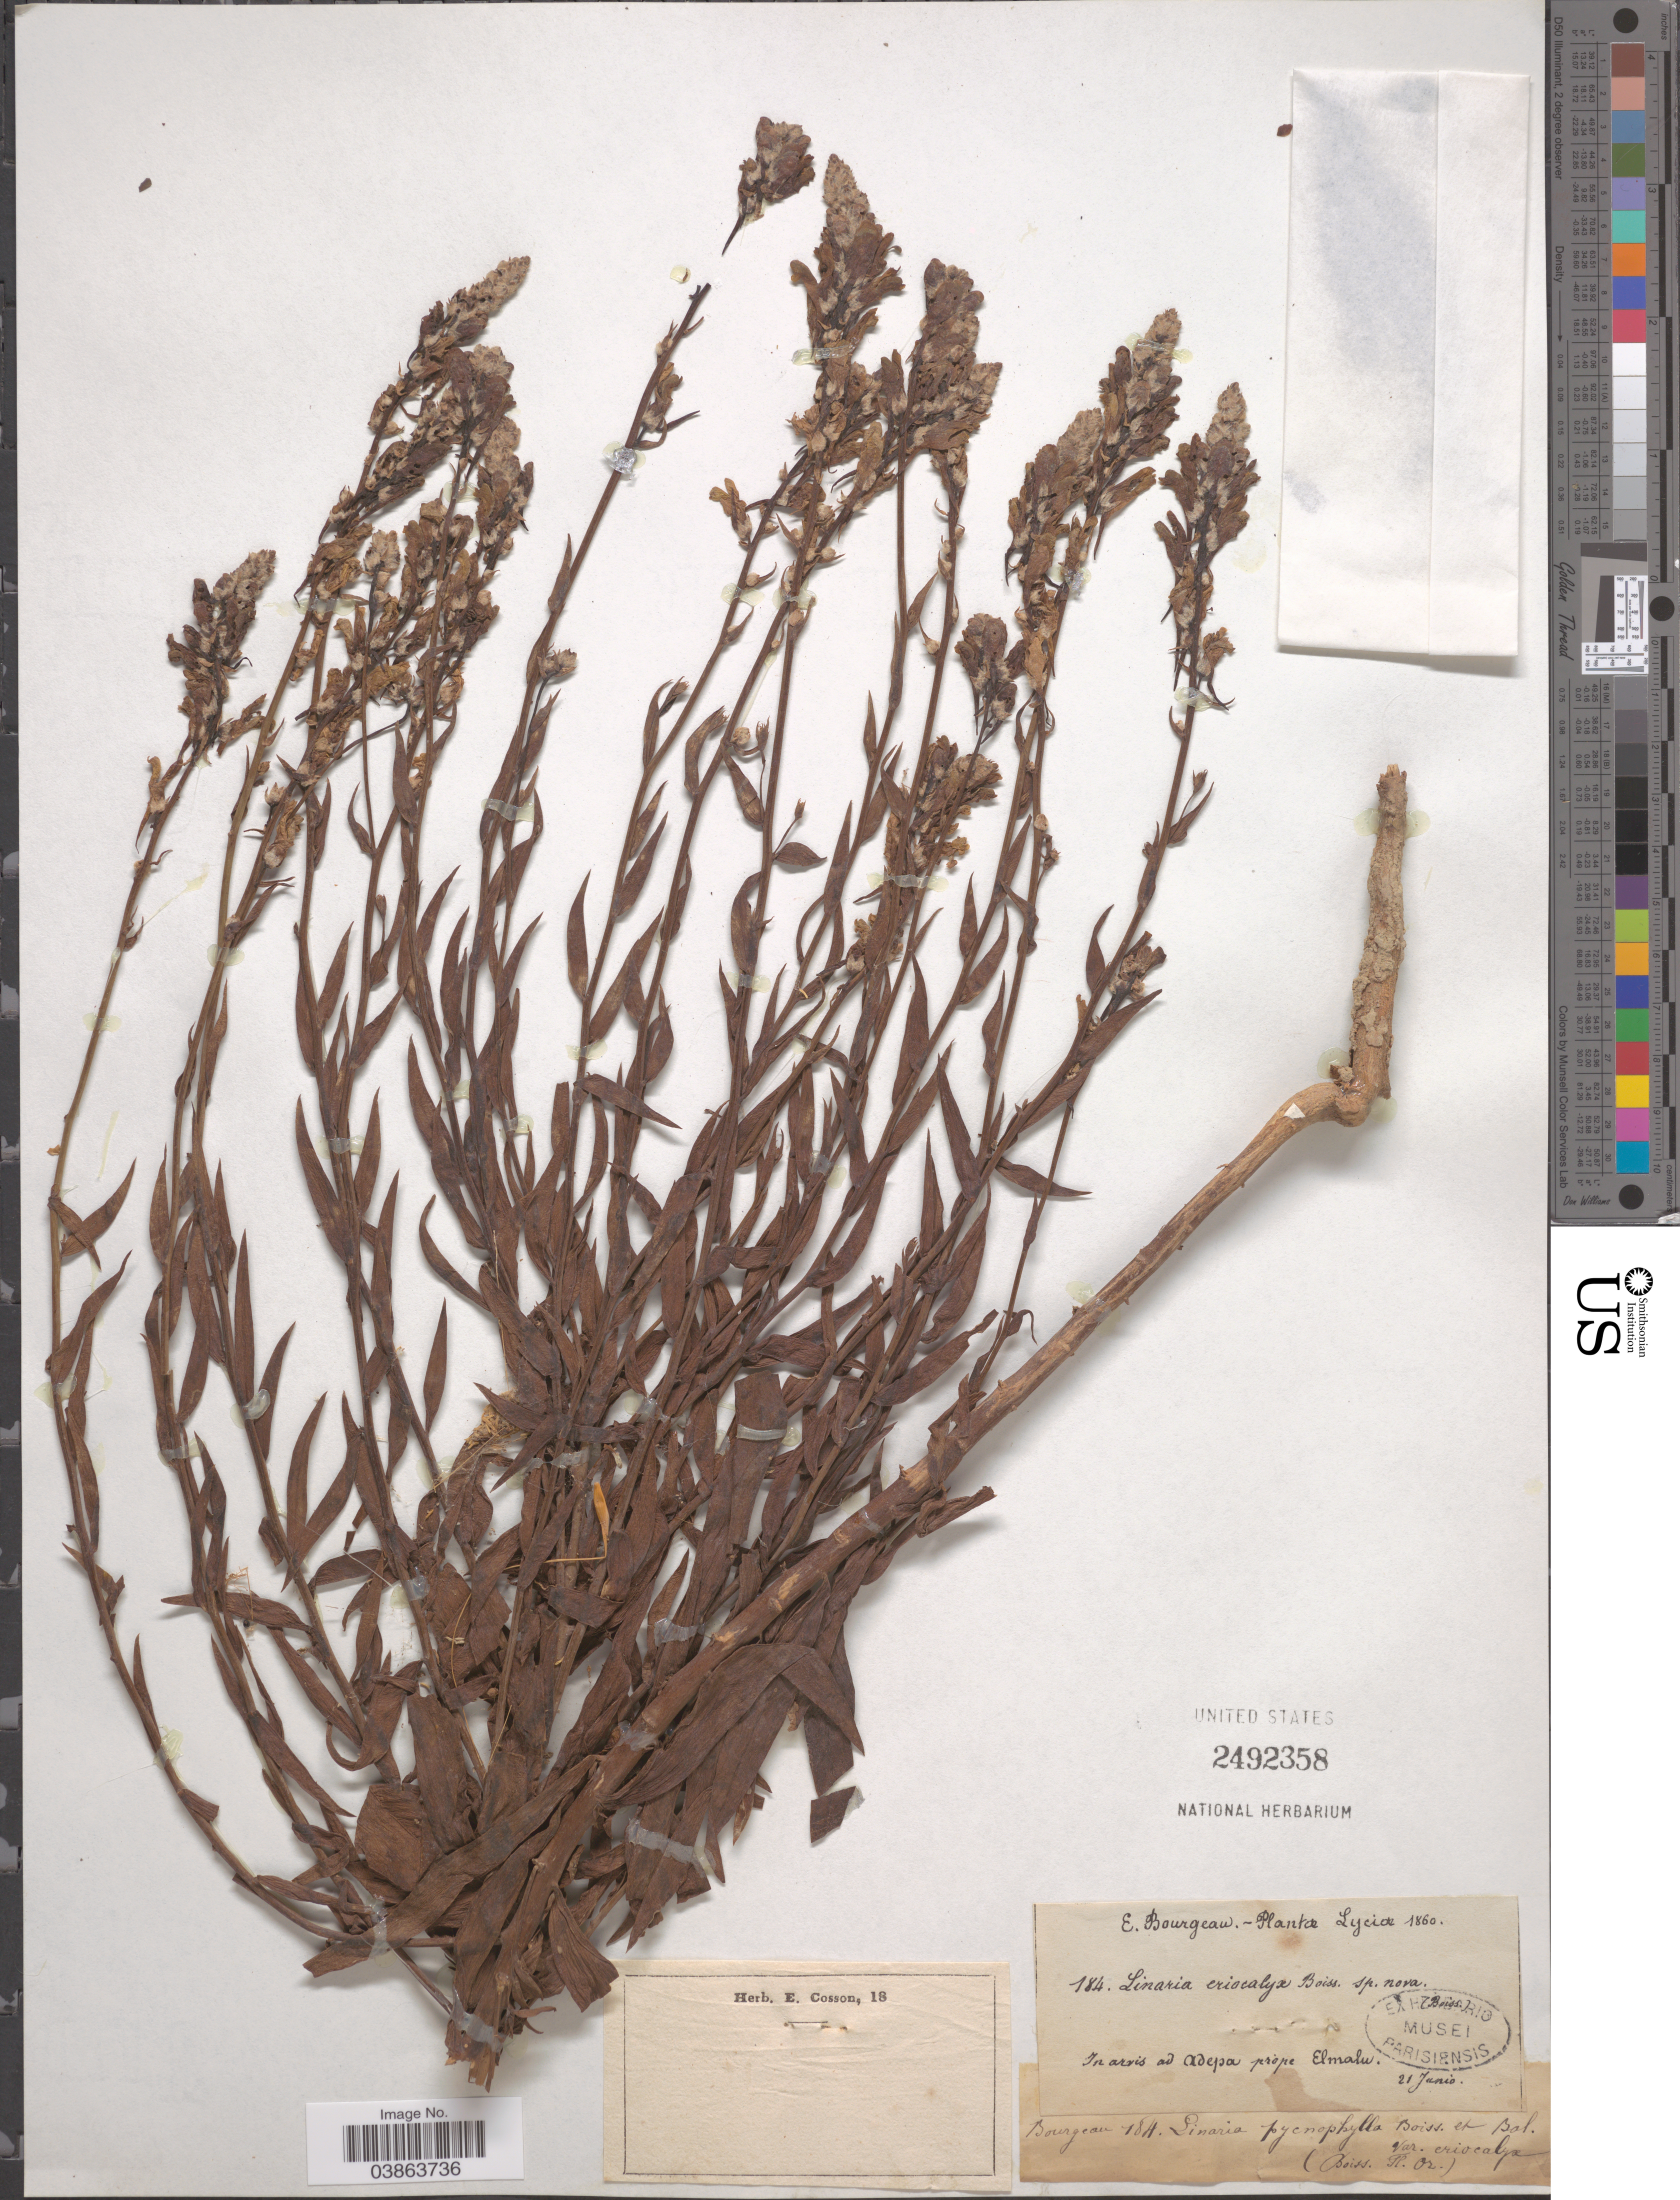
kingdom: Plantae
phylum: Tracheophyta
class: Magnoliopsida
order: Lamiales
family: Plantaginaceae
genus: Linaria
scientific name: Linaria eriocalyx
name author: Boiss.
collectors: E. Bourgeau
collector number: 184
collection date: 1860-06-21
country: Turkey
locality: Lyciæ. In arvis ad Adepa prope Elmalu.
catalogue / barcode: US 2492358